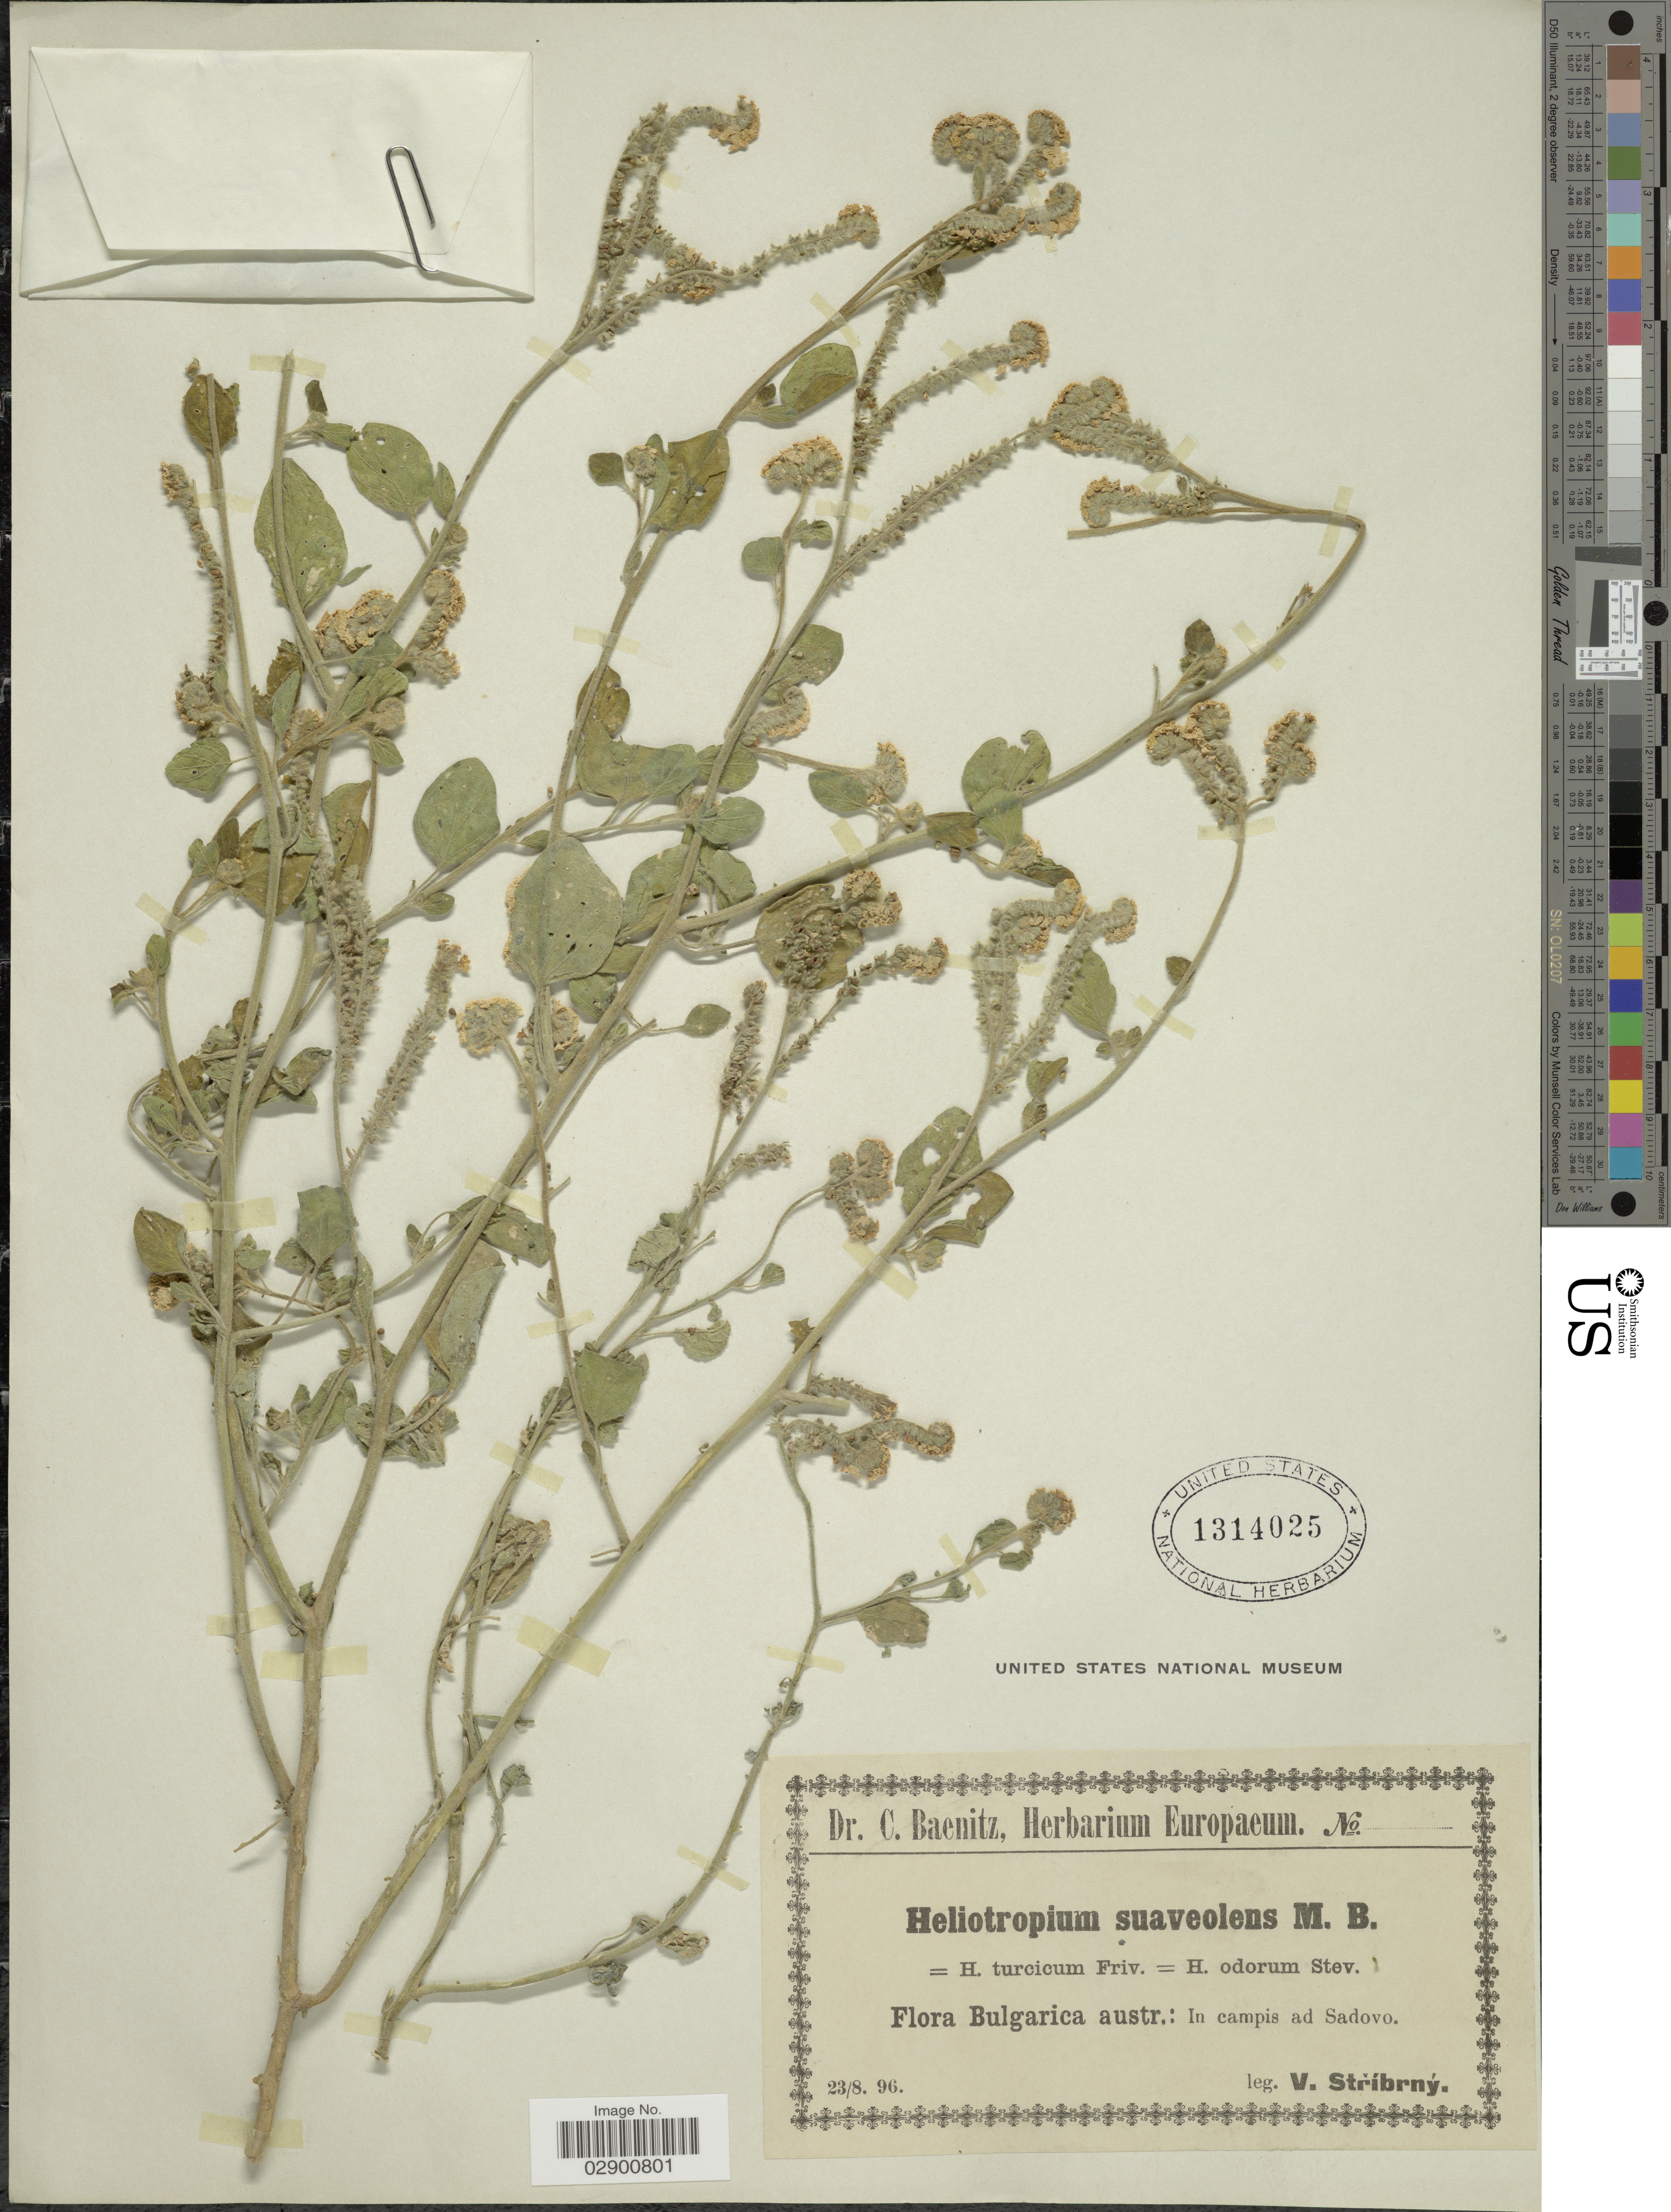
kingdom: Plantae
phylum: Tracheophyta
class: Magnoliopsida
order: Boraginales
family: Heliotropiaceae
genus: Heliotropium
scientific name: Heliotropium suaveolens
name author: M. Bieb.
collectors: V. Stribrny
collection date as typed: Transcribed d/m/y: 23/8/96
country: Bulgaria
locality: Bulgarica austr.: In campis ad Sadovo.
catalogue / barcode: US 1314025